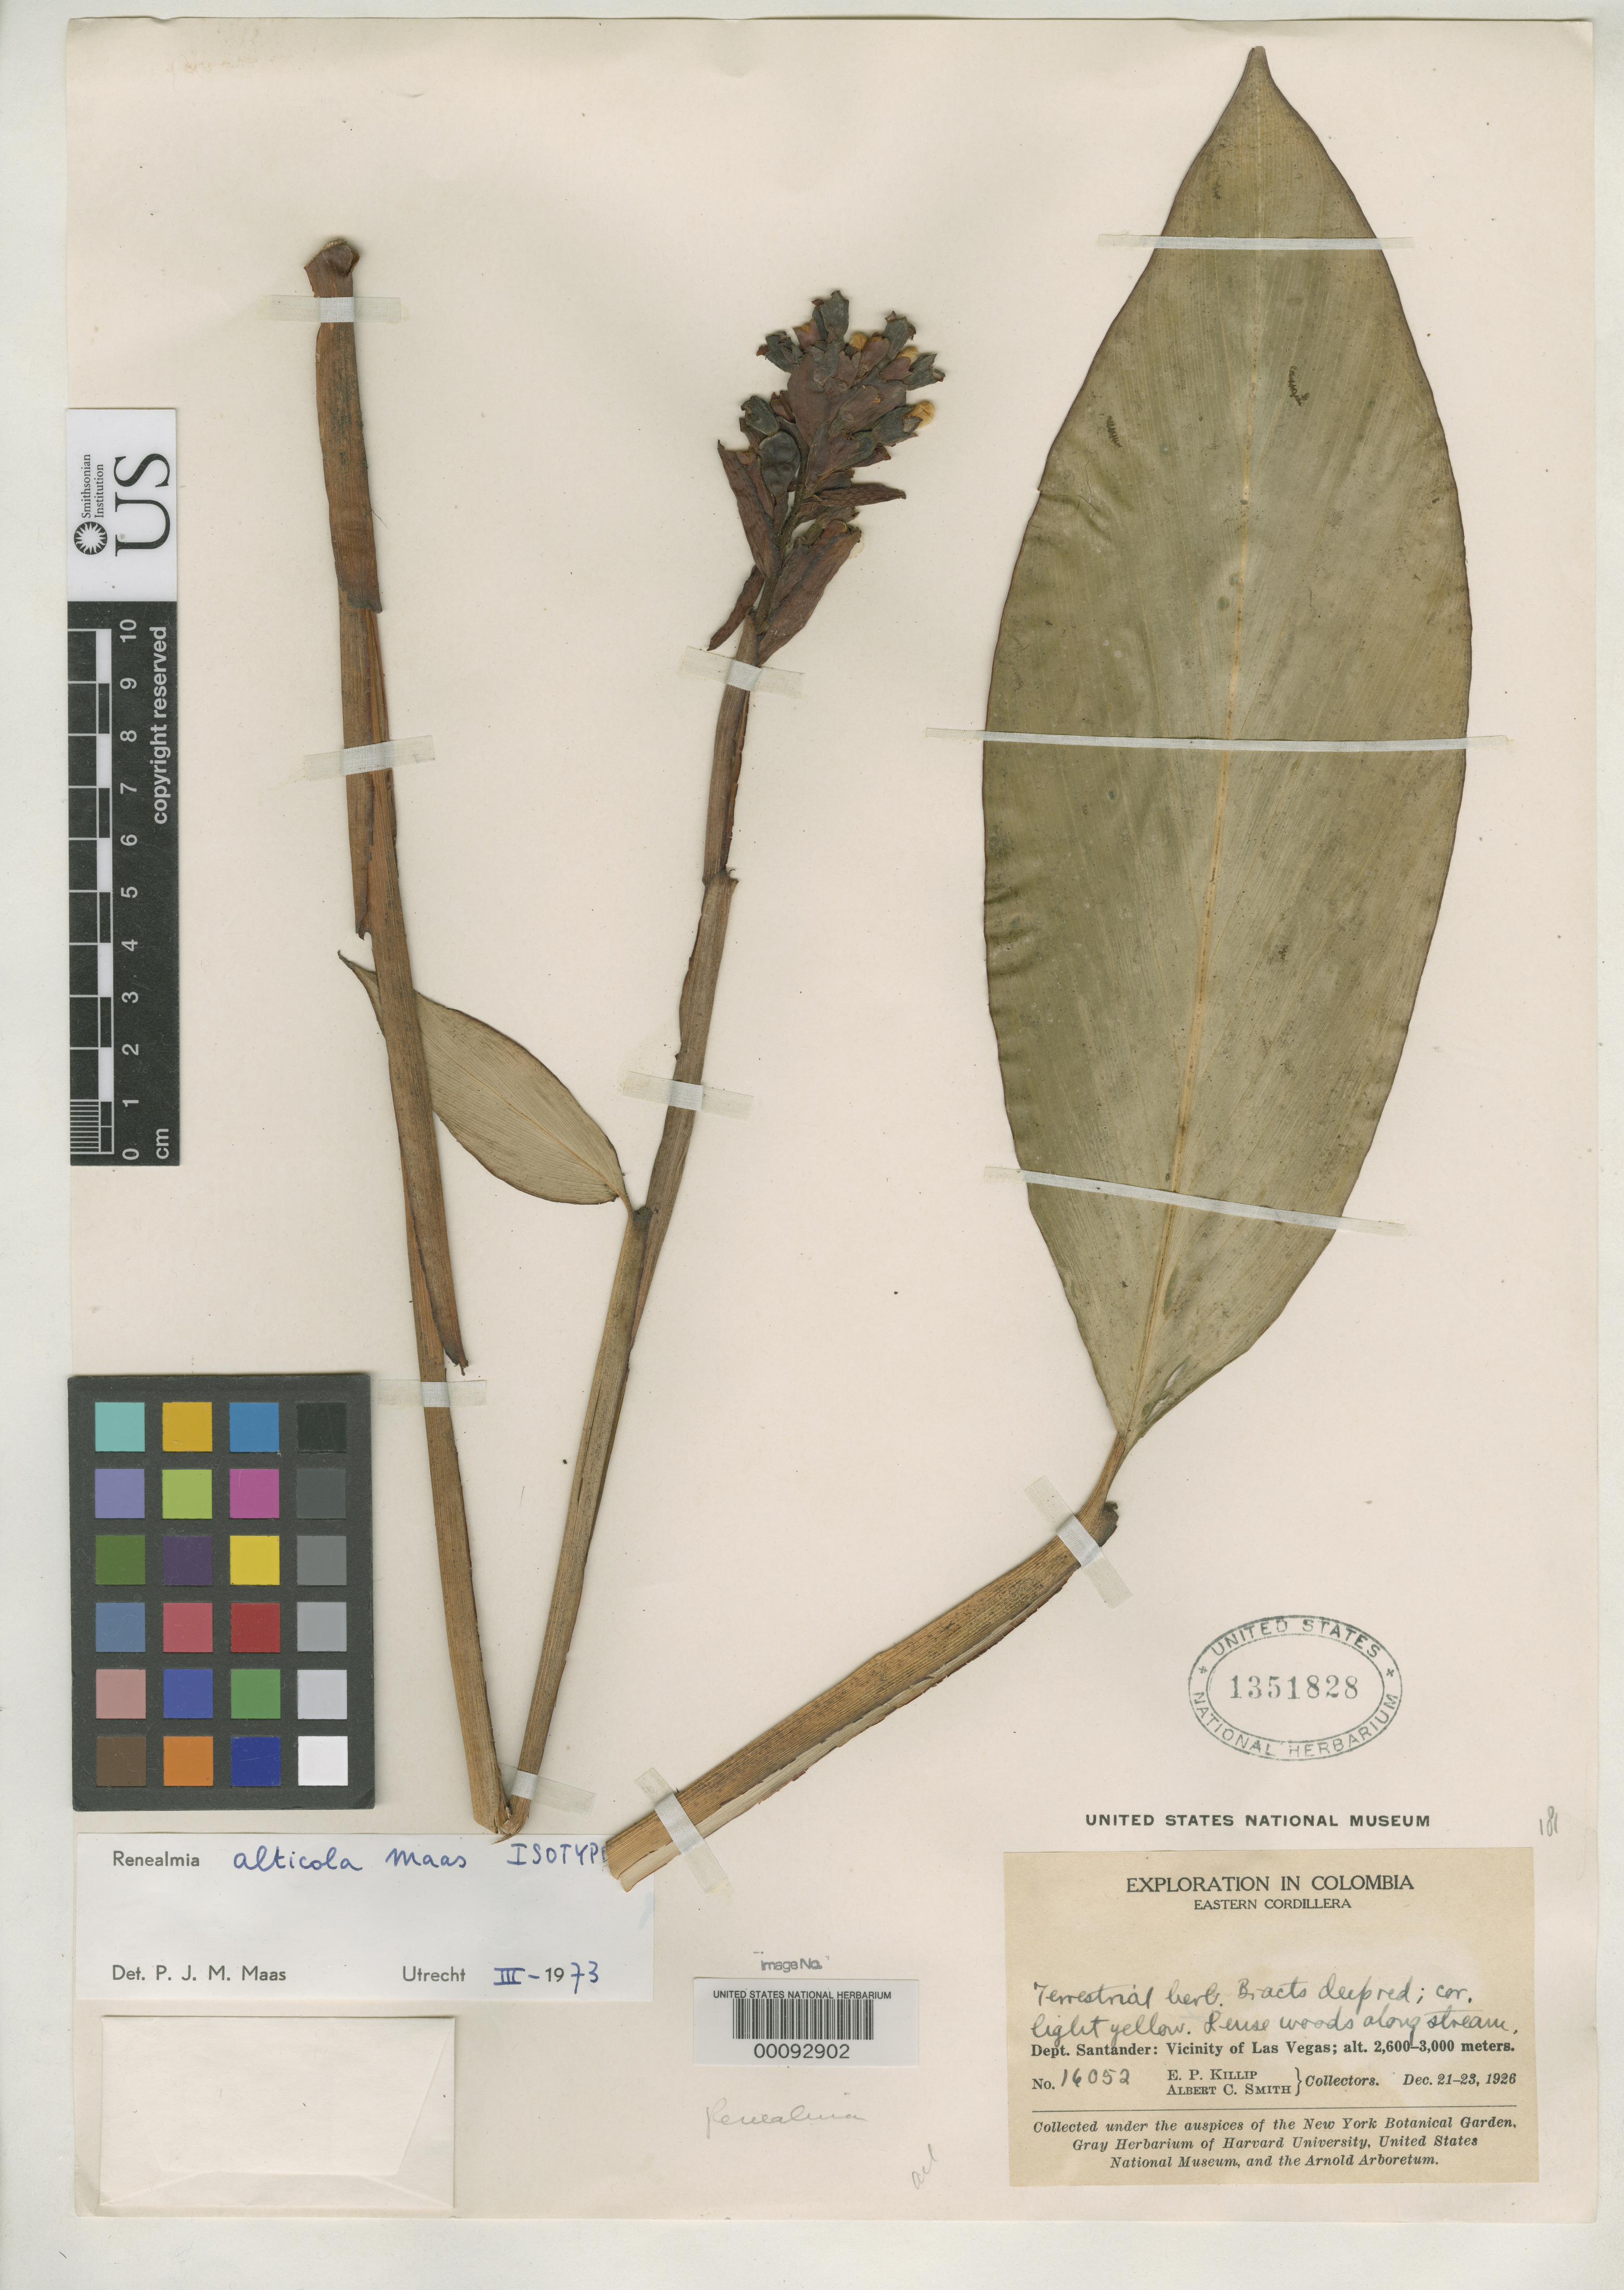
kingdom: Plantae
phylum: Tracheophyta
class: Liliopsida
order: Zingiberales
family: Zingiberaceae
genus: Renealmia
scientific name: Renealmia alticola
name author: Maas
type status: Isotype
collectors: E. P. Killip & A. C. Smith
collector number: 16052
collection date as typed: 21 Dec 1926 to 23 Dec 1926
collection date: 1926-12-21/1926-12-23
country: Colombia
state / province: Santander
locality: Las Vegas vicinity.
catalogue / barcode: US 1351828